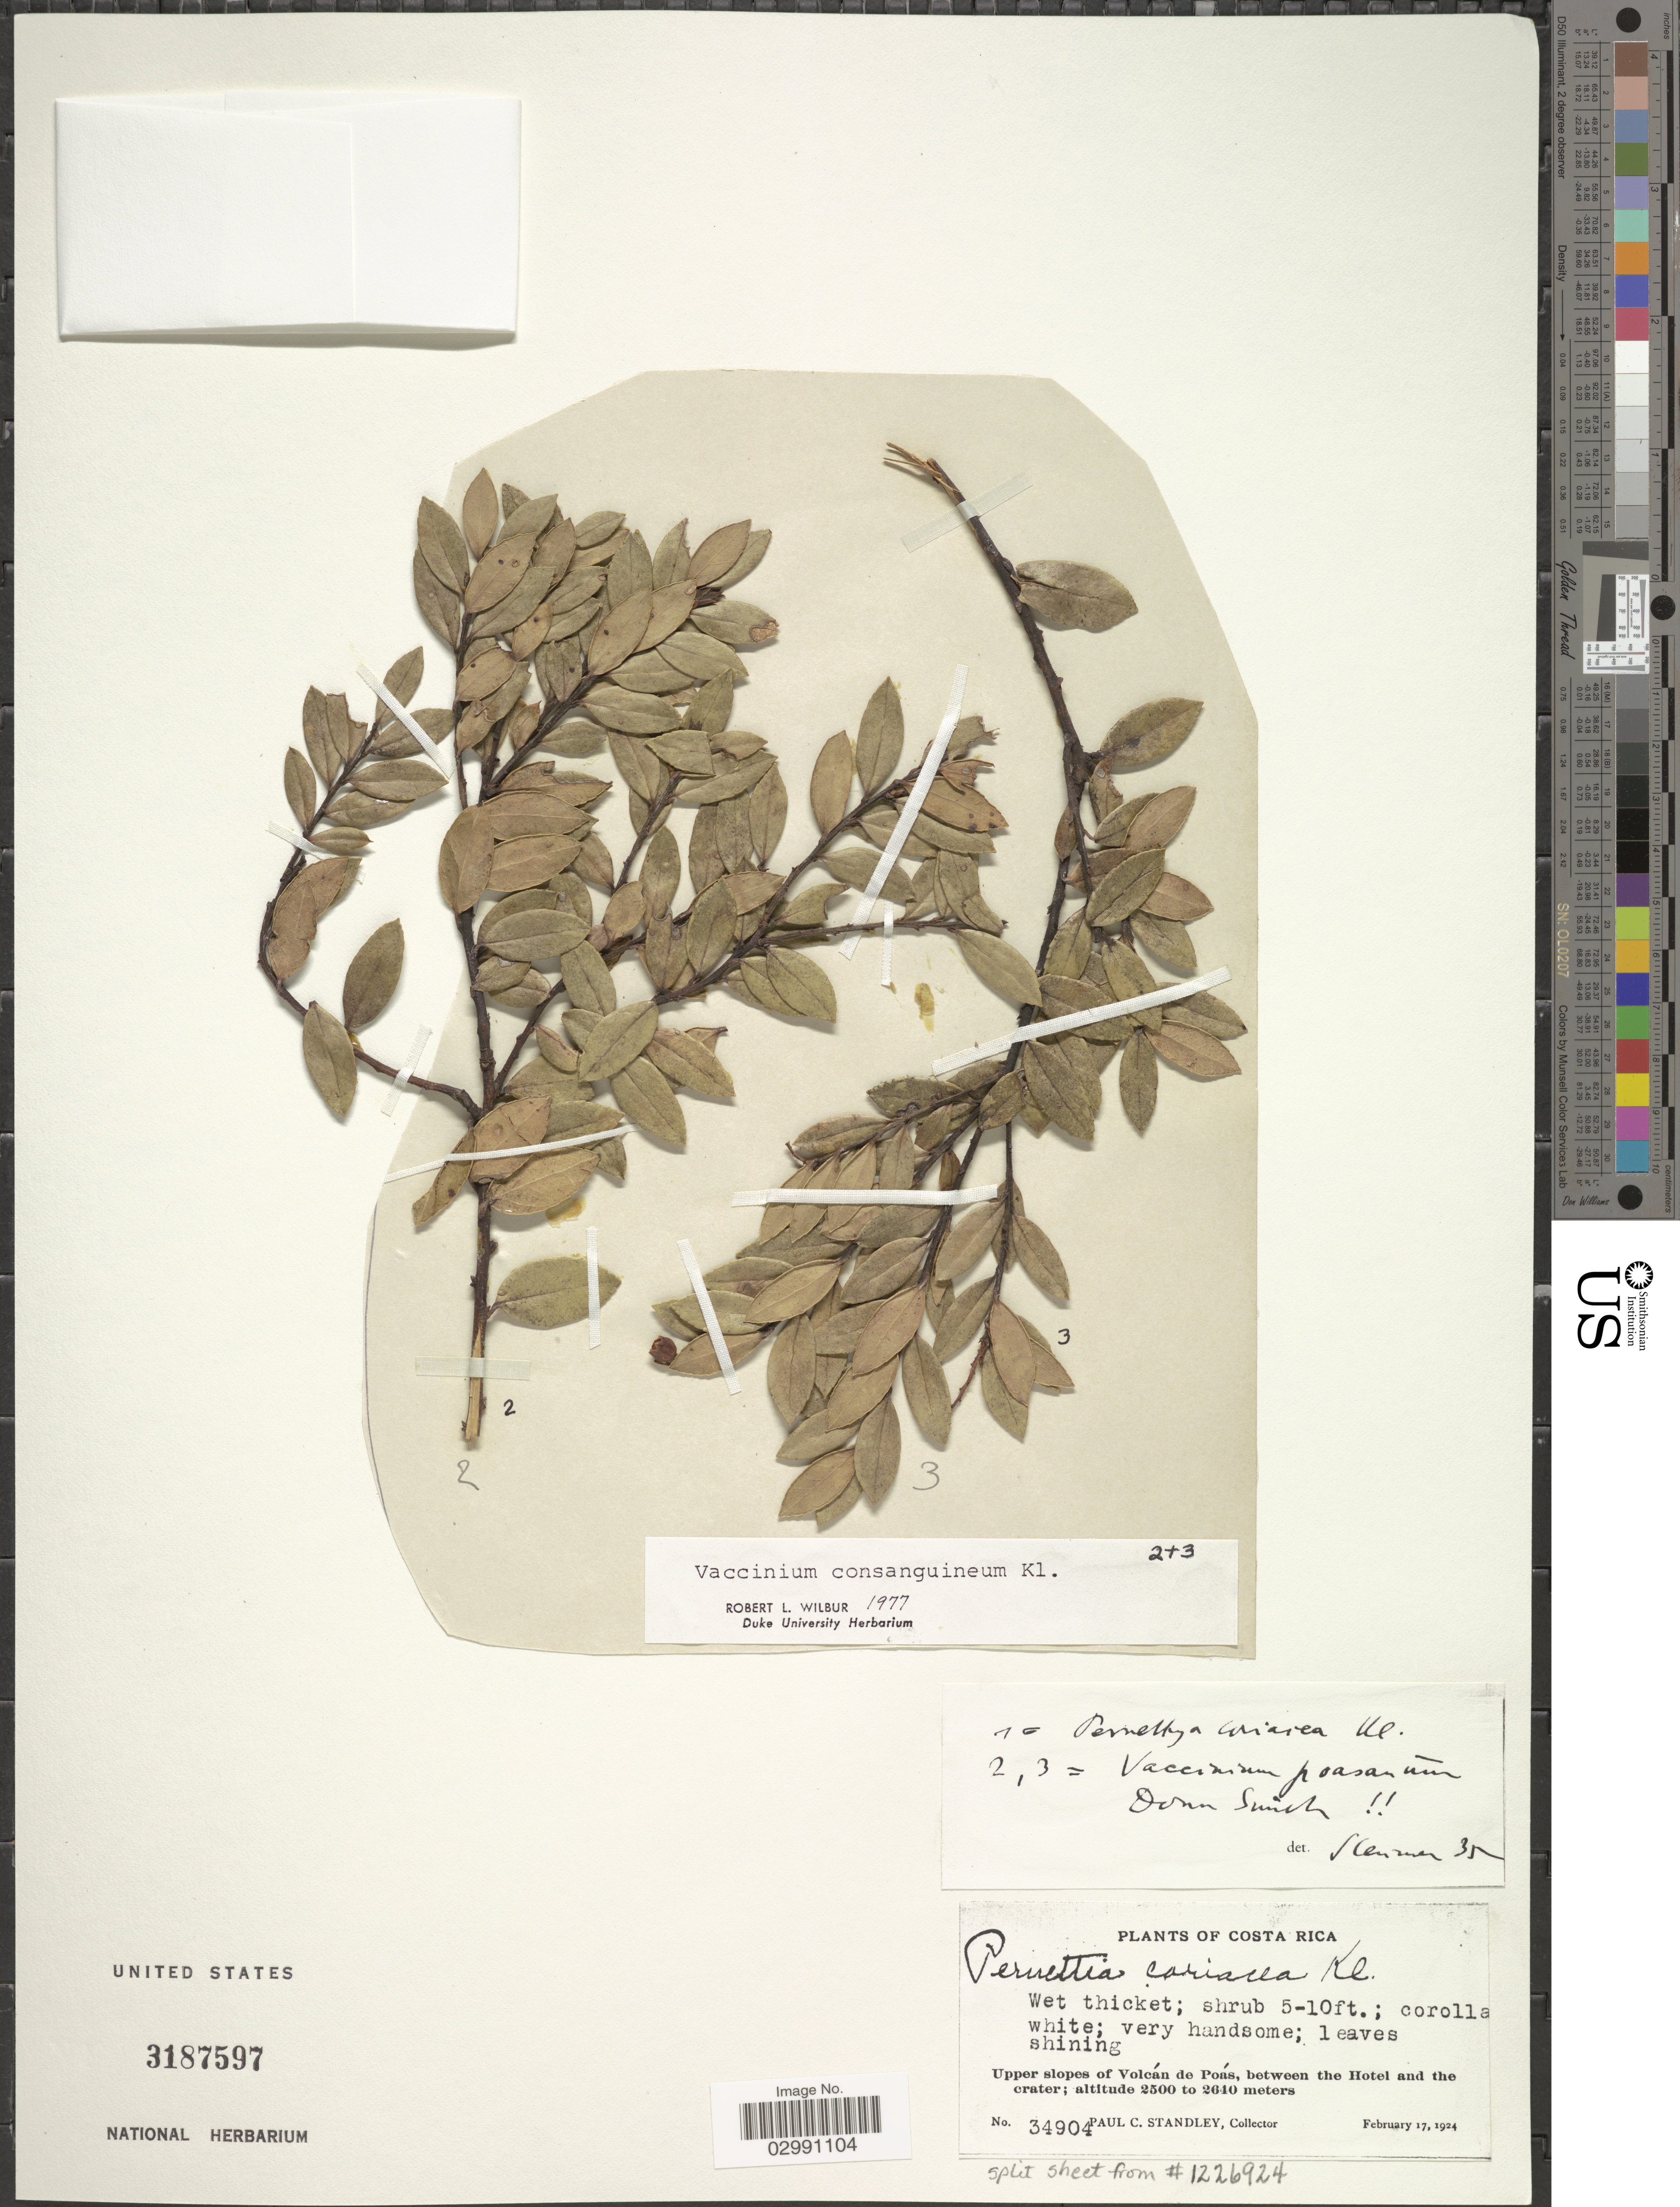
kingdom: Plantae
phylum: Tracheophyta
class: Magnoliopsida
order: Ericales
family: Ericaceae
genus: Vaccinium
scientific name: Vaccinium consanguineum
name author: Klotzsch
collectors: P. C. Standley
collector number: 34904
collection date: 1924-02-17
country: Costa Rica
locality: Upper slopes of Volcán de Poás, between the Hotel and the crater.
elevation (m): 2500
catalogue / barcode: US 3187597